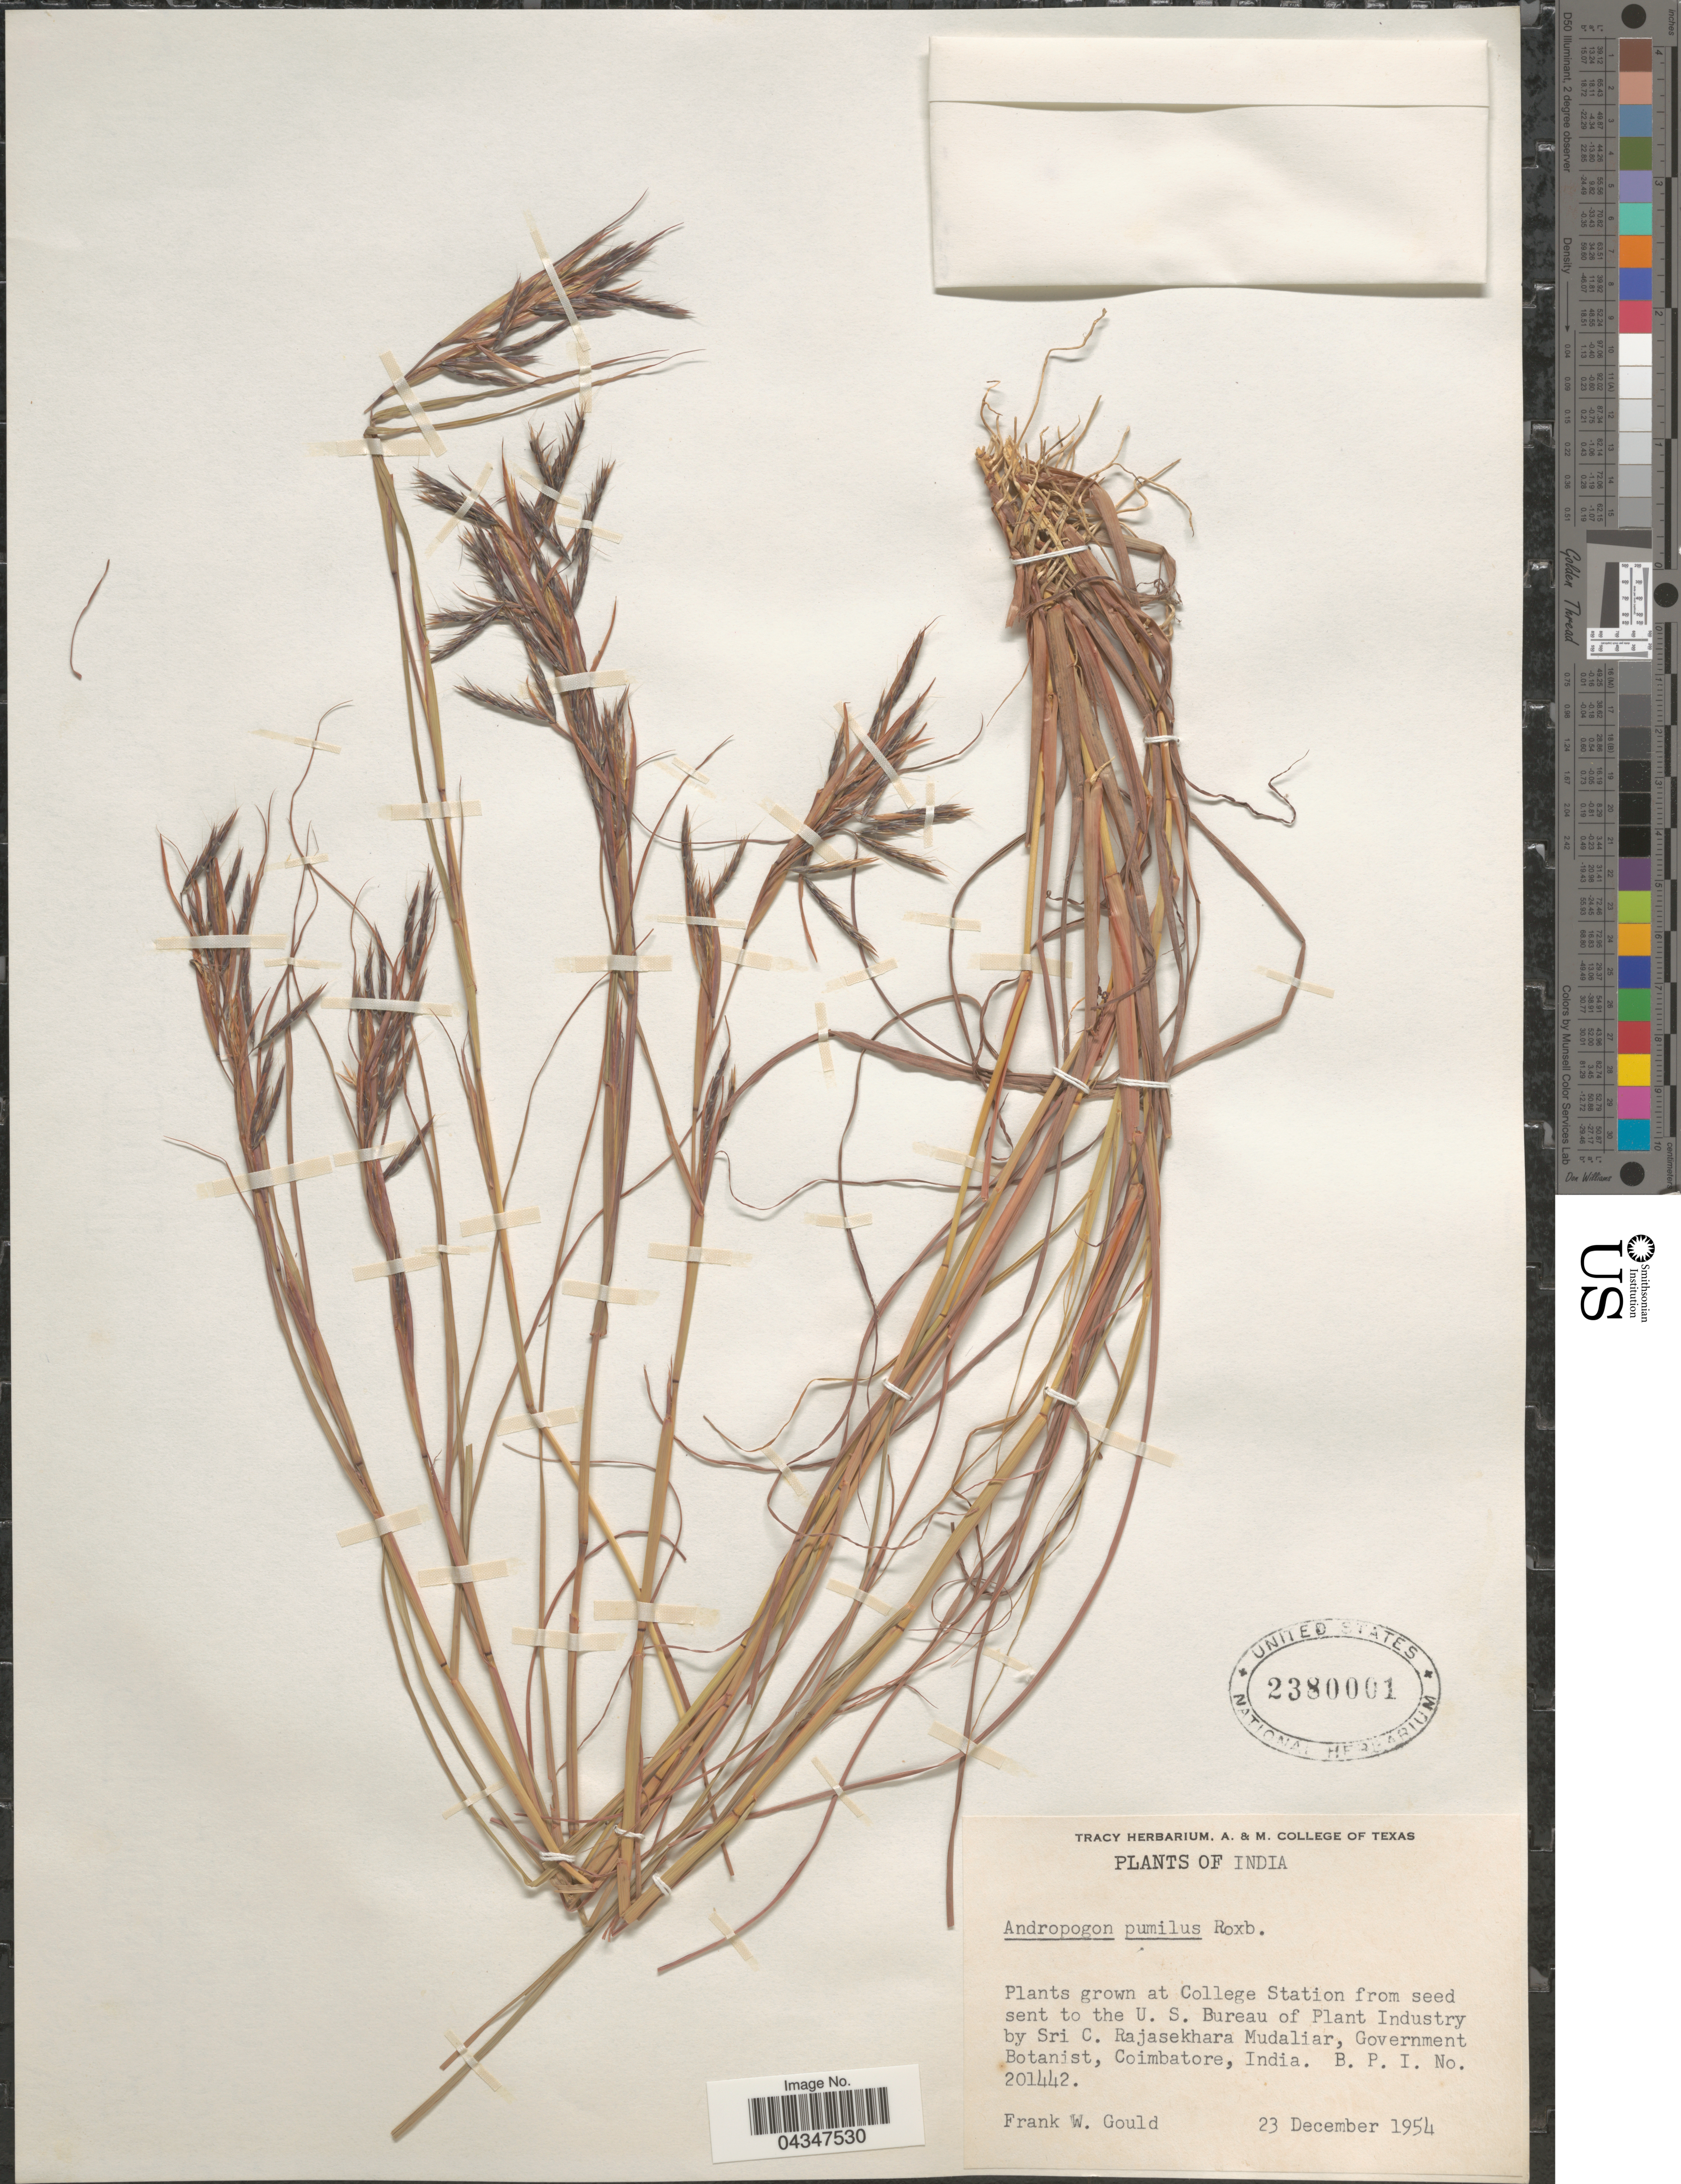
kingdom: Plantae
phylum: Tracheophyta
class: Liliopsida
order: Poales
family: Poaceae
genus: Andropogon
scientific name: Andropogon pumilus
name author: Roxb.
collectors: F. W. Gould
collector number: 201442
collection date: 1954-12-23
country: United States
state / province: Texas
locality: At College Station.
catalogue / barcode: US 2380001